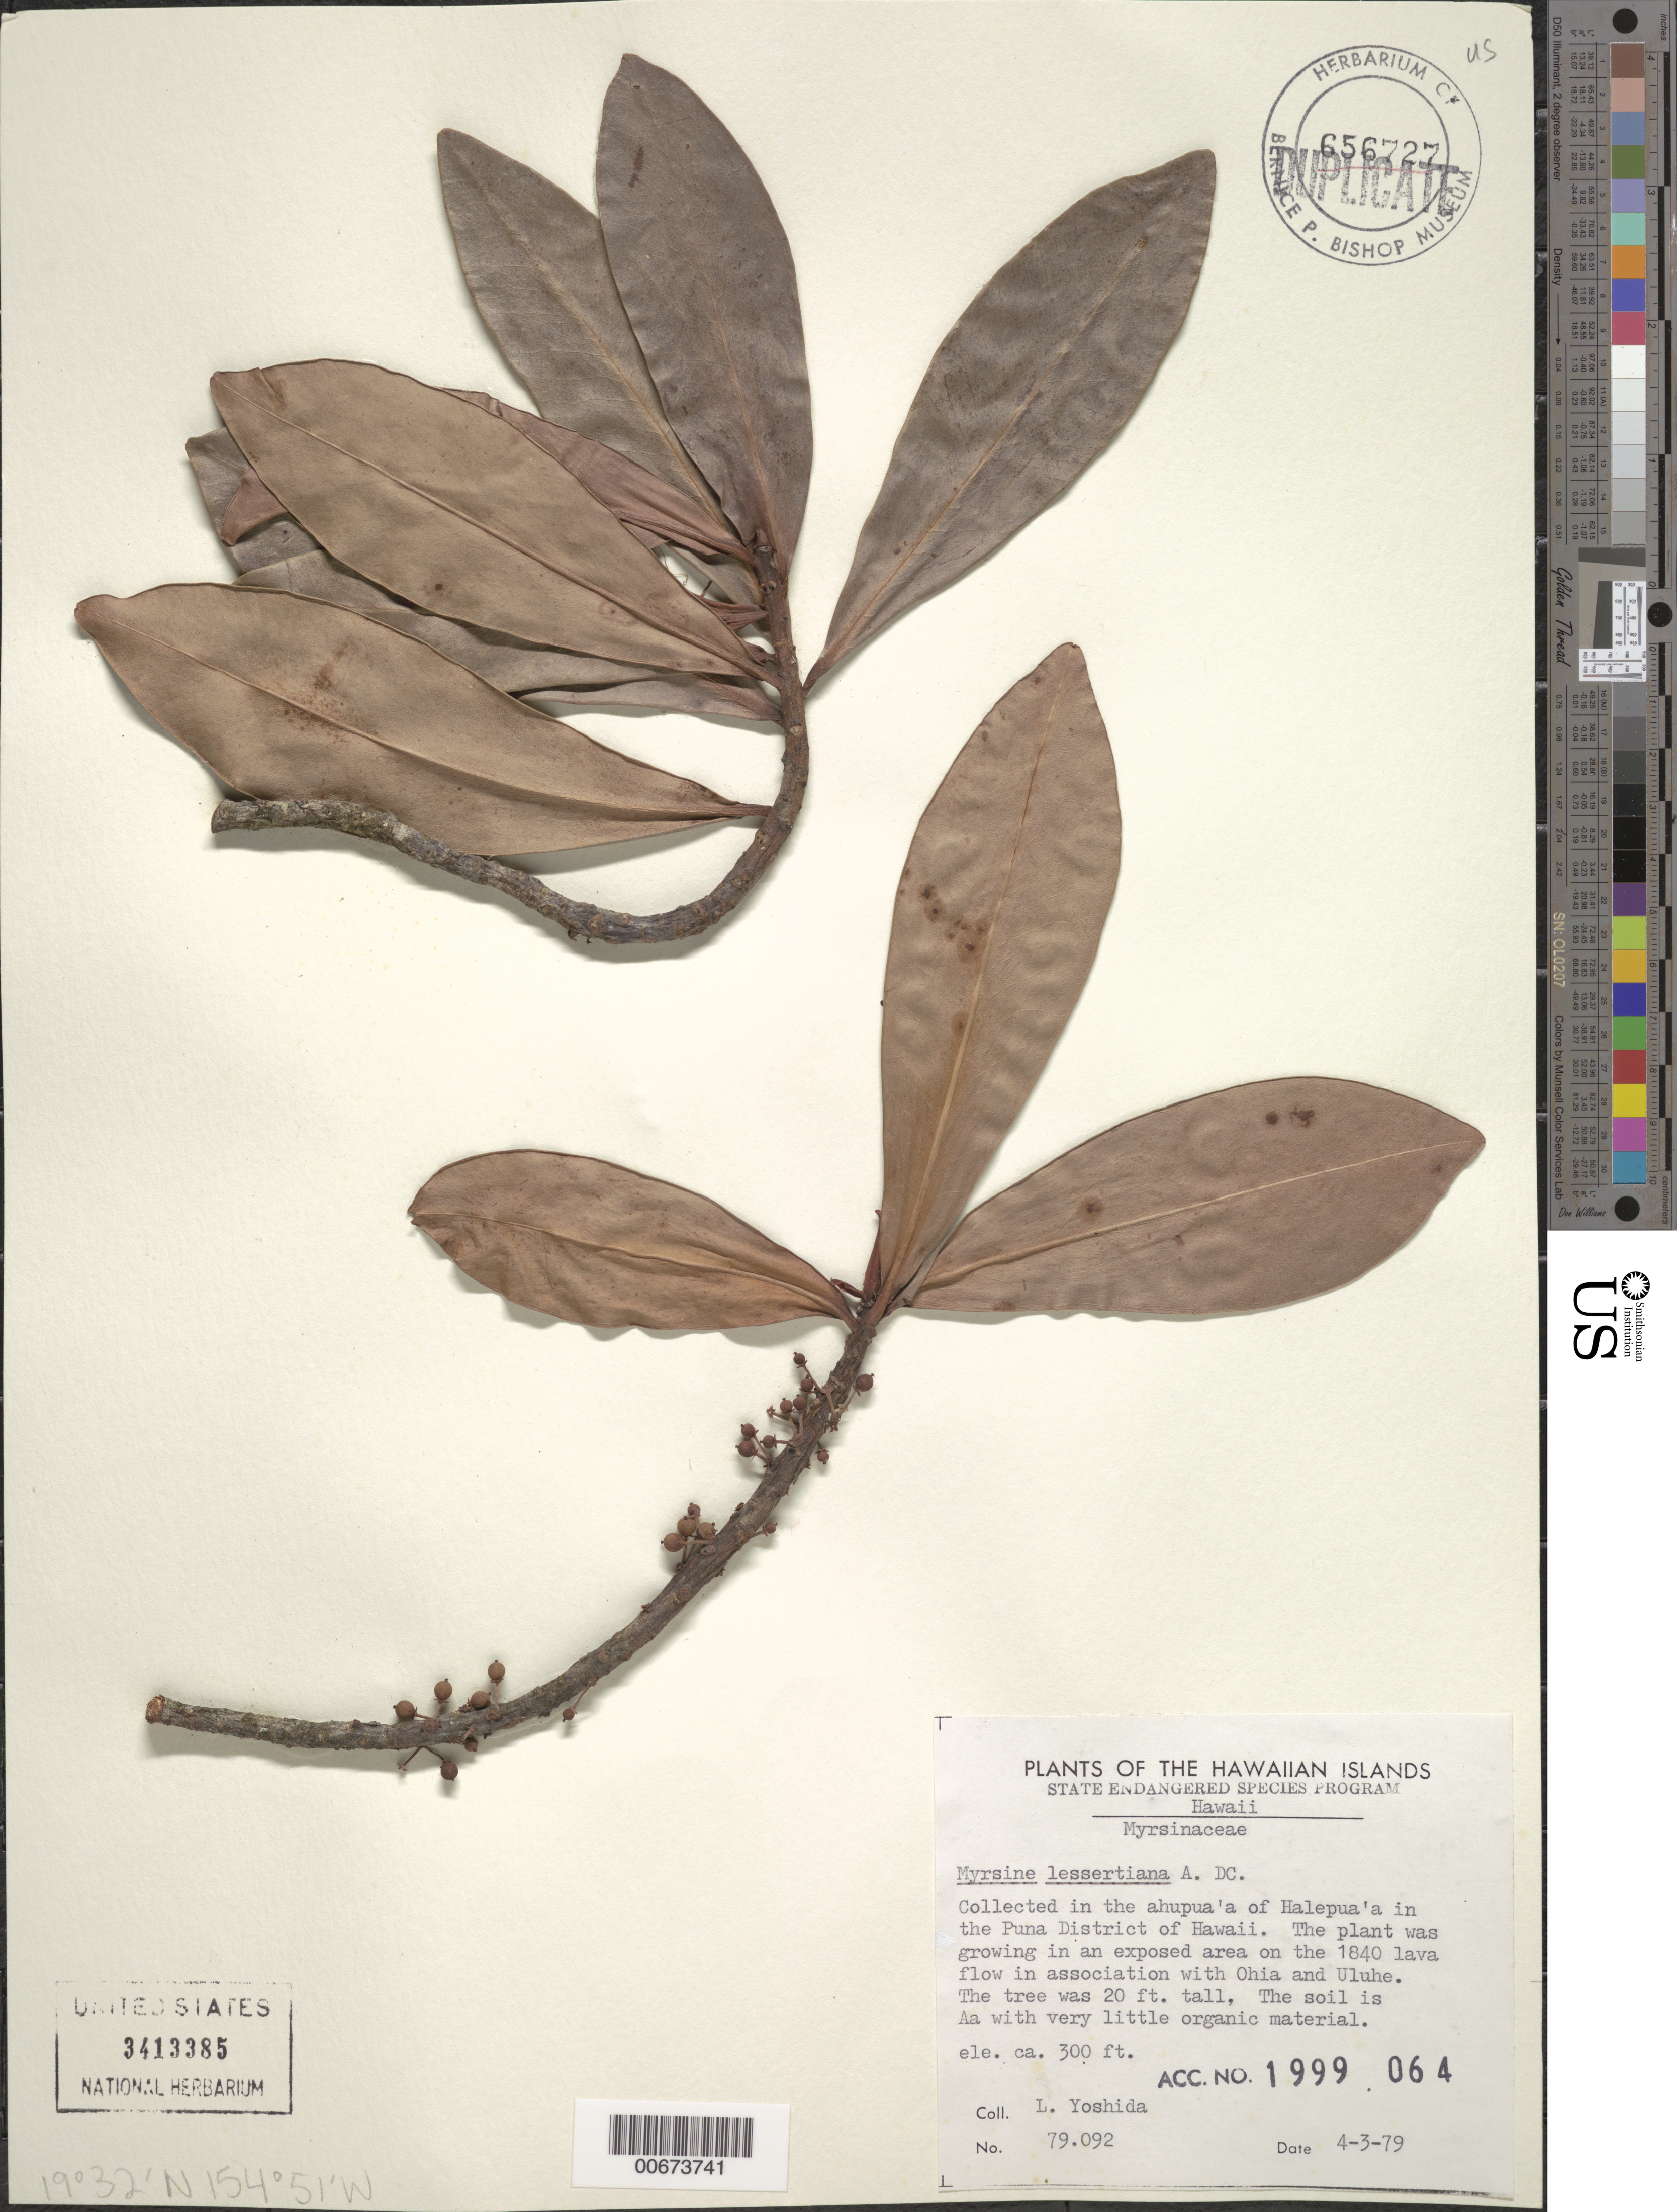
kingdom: Plantae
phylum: Tracheophyta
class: Magnoliopsida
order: Ericales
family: Primulaceae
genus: Myrsine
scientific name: Myrsine lessertiana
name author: A. DC.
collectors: L. Yoshida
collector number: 79.092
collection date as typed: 3 Apr 1979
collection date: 1979-04-03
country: United States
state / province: Hawaii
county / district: Hawaii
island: Hawaii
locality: Puna District, in the ahupua'a of Halepua'a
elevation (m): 91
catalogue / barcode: US 3413385